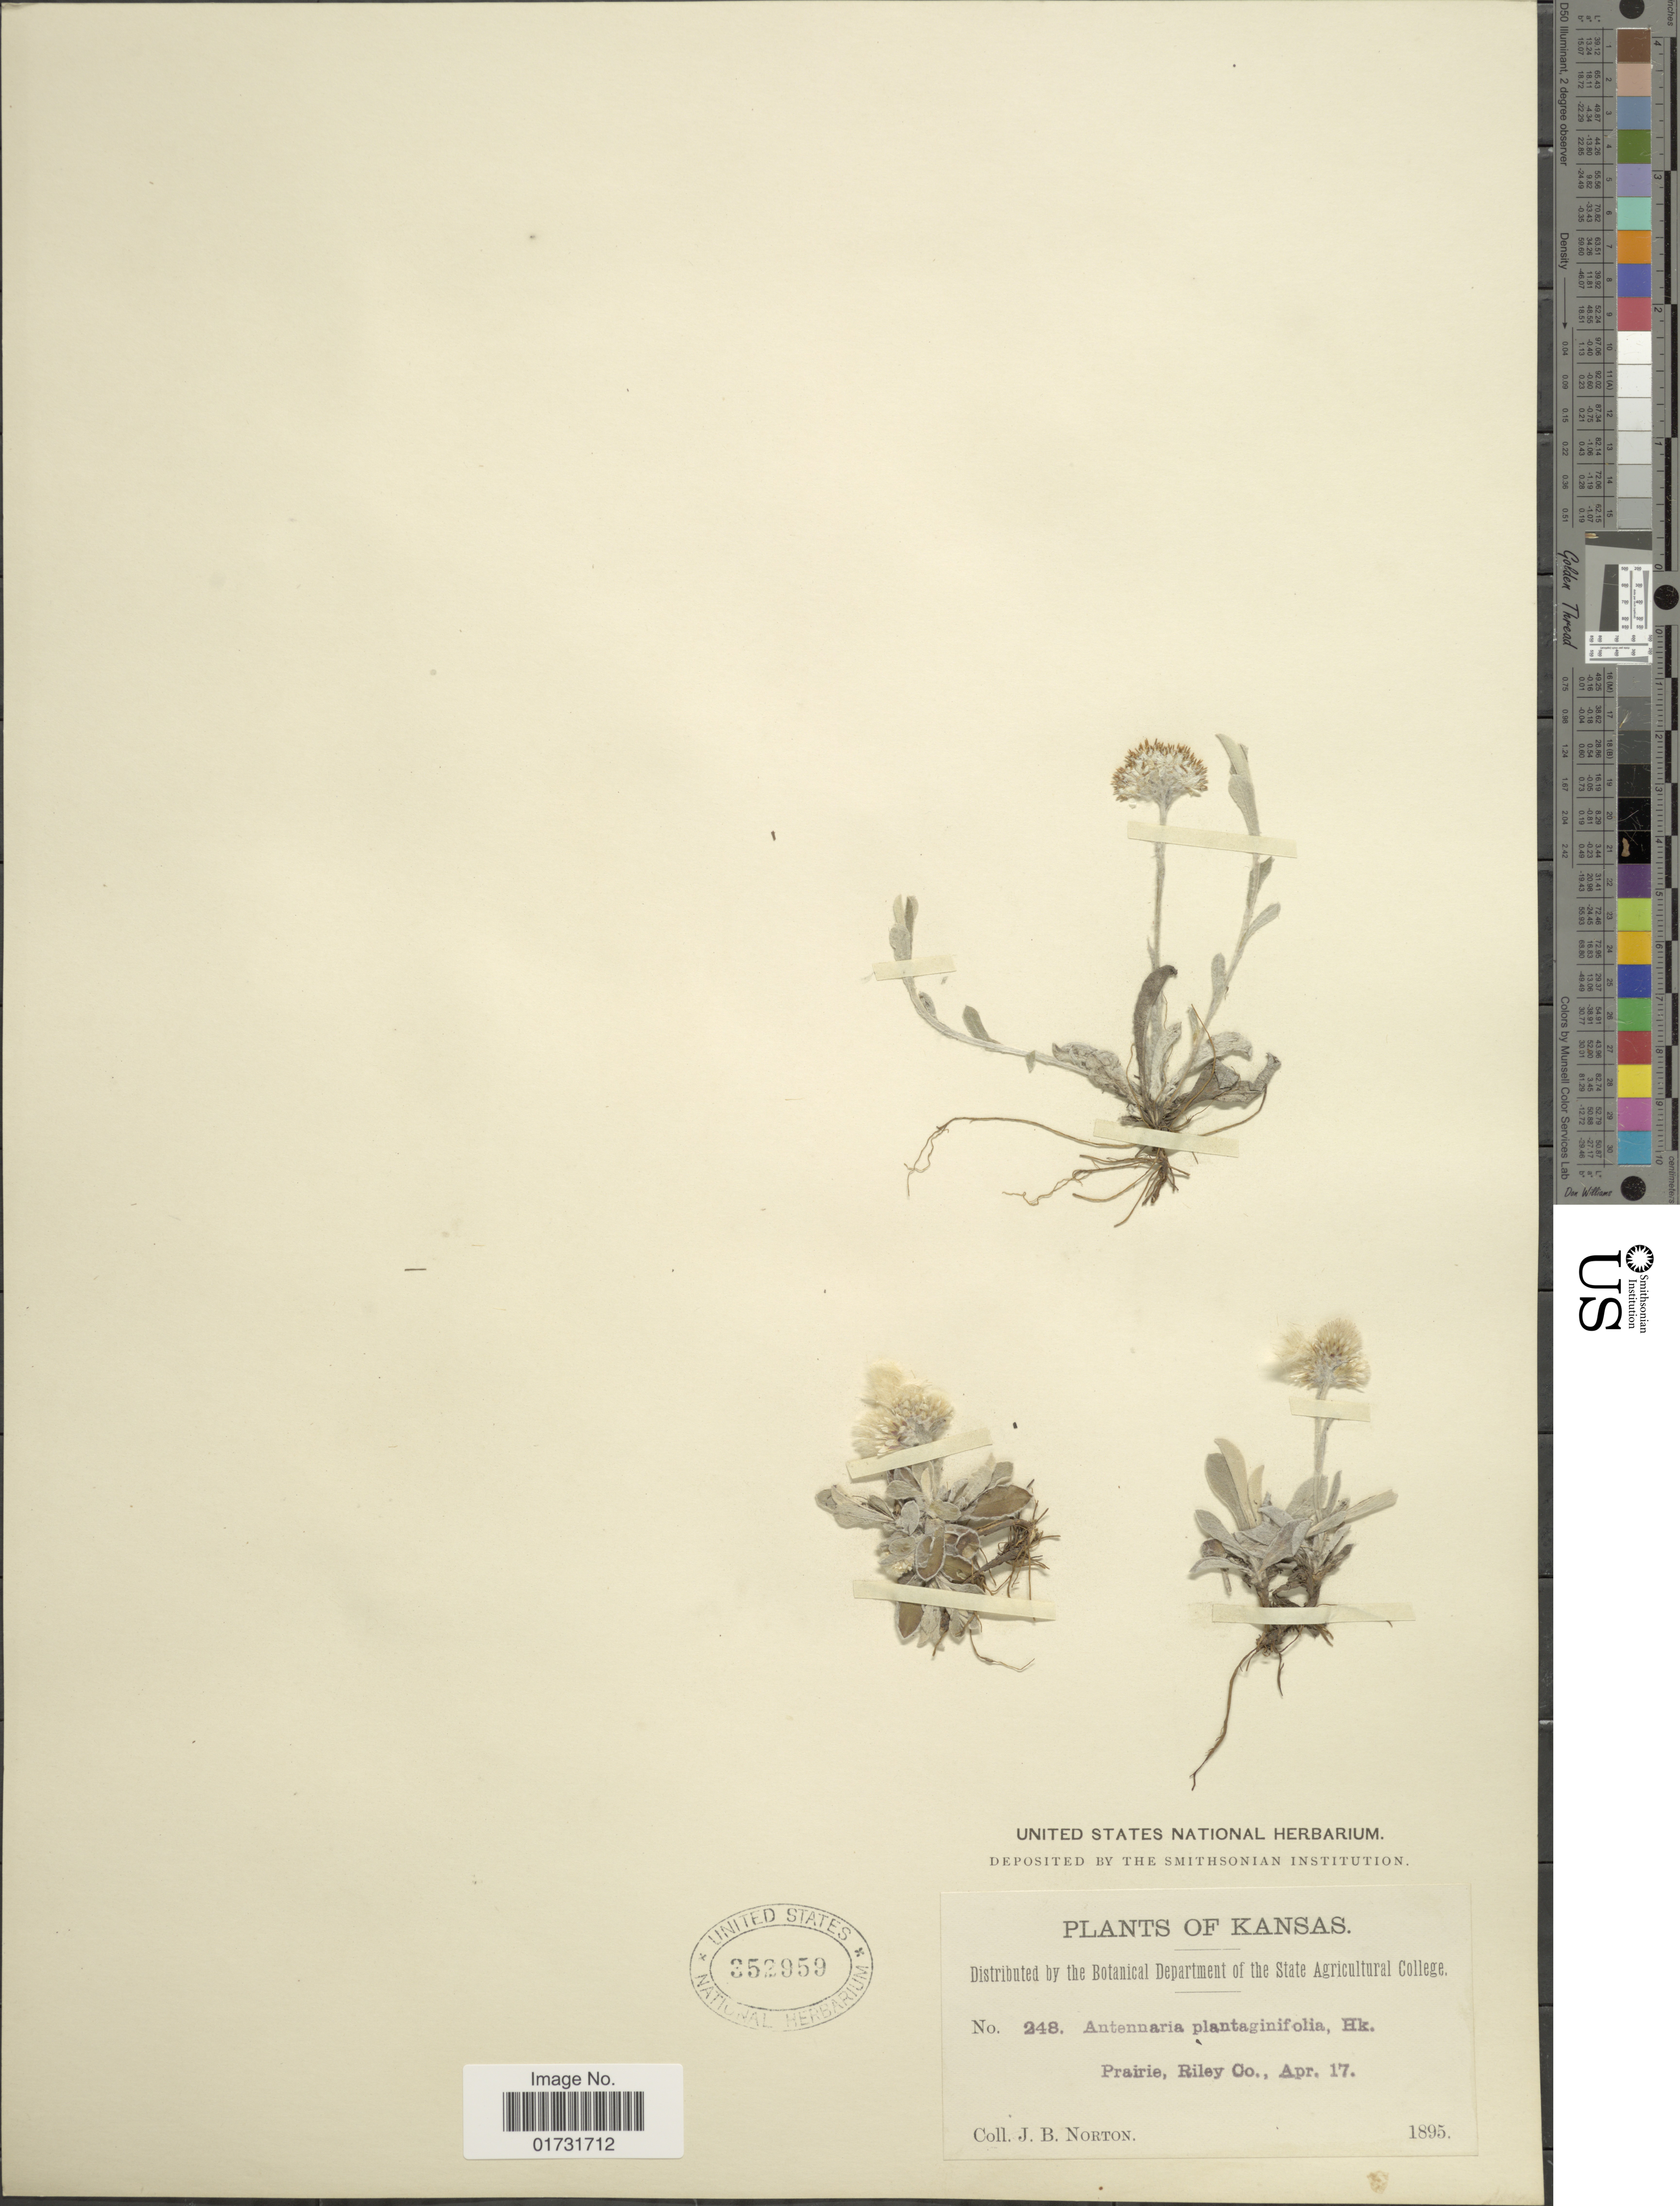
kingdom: Plantae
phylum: Tracheophyta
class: Magnoliopsida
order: Asterales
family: Asteraceae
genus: Antennaria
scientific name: Antennaria neglecta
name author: Greene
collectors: J. B. Norton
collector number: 248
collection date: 1895-04-17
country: United States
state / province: Kansas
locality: Riley Co.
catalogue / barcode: US 352959